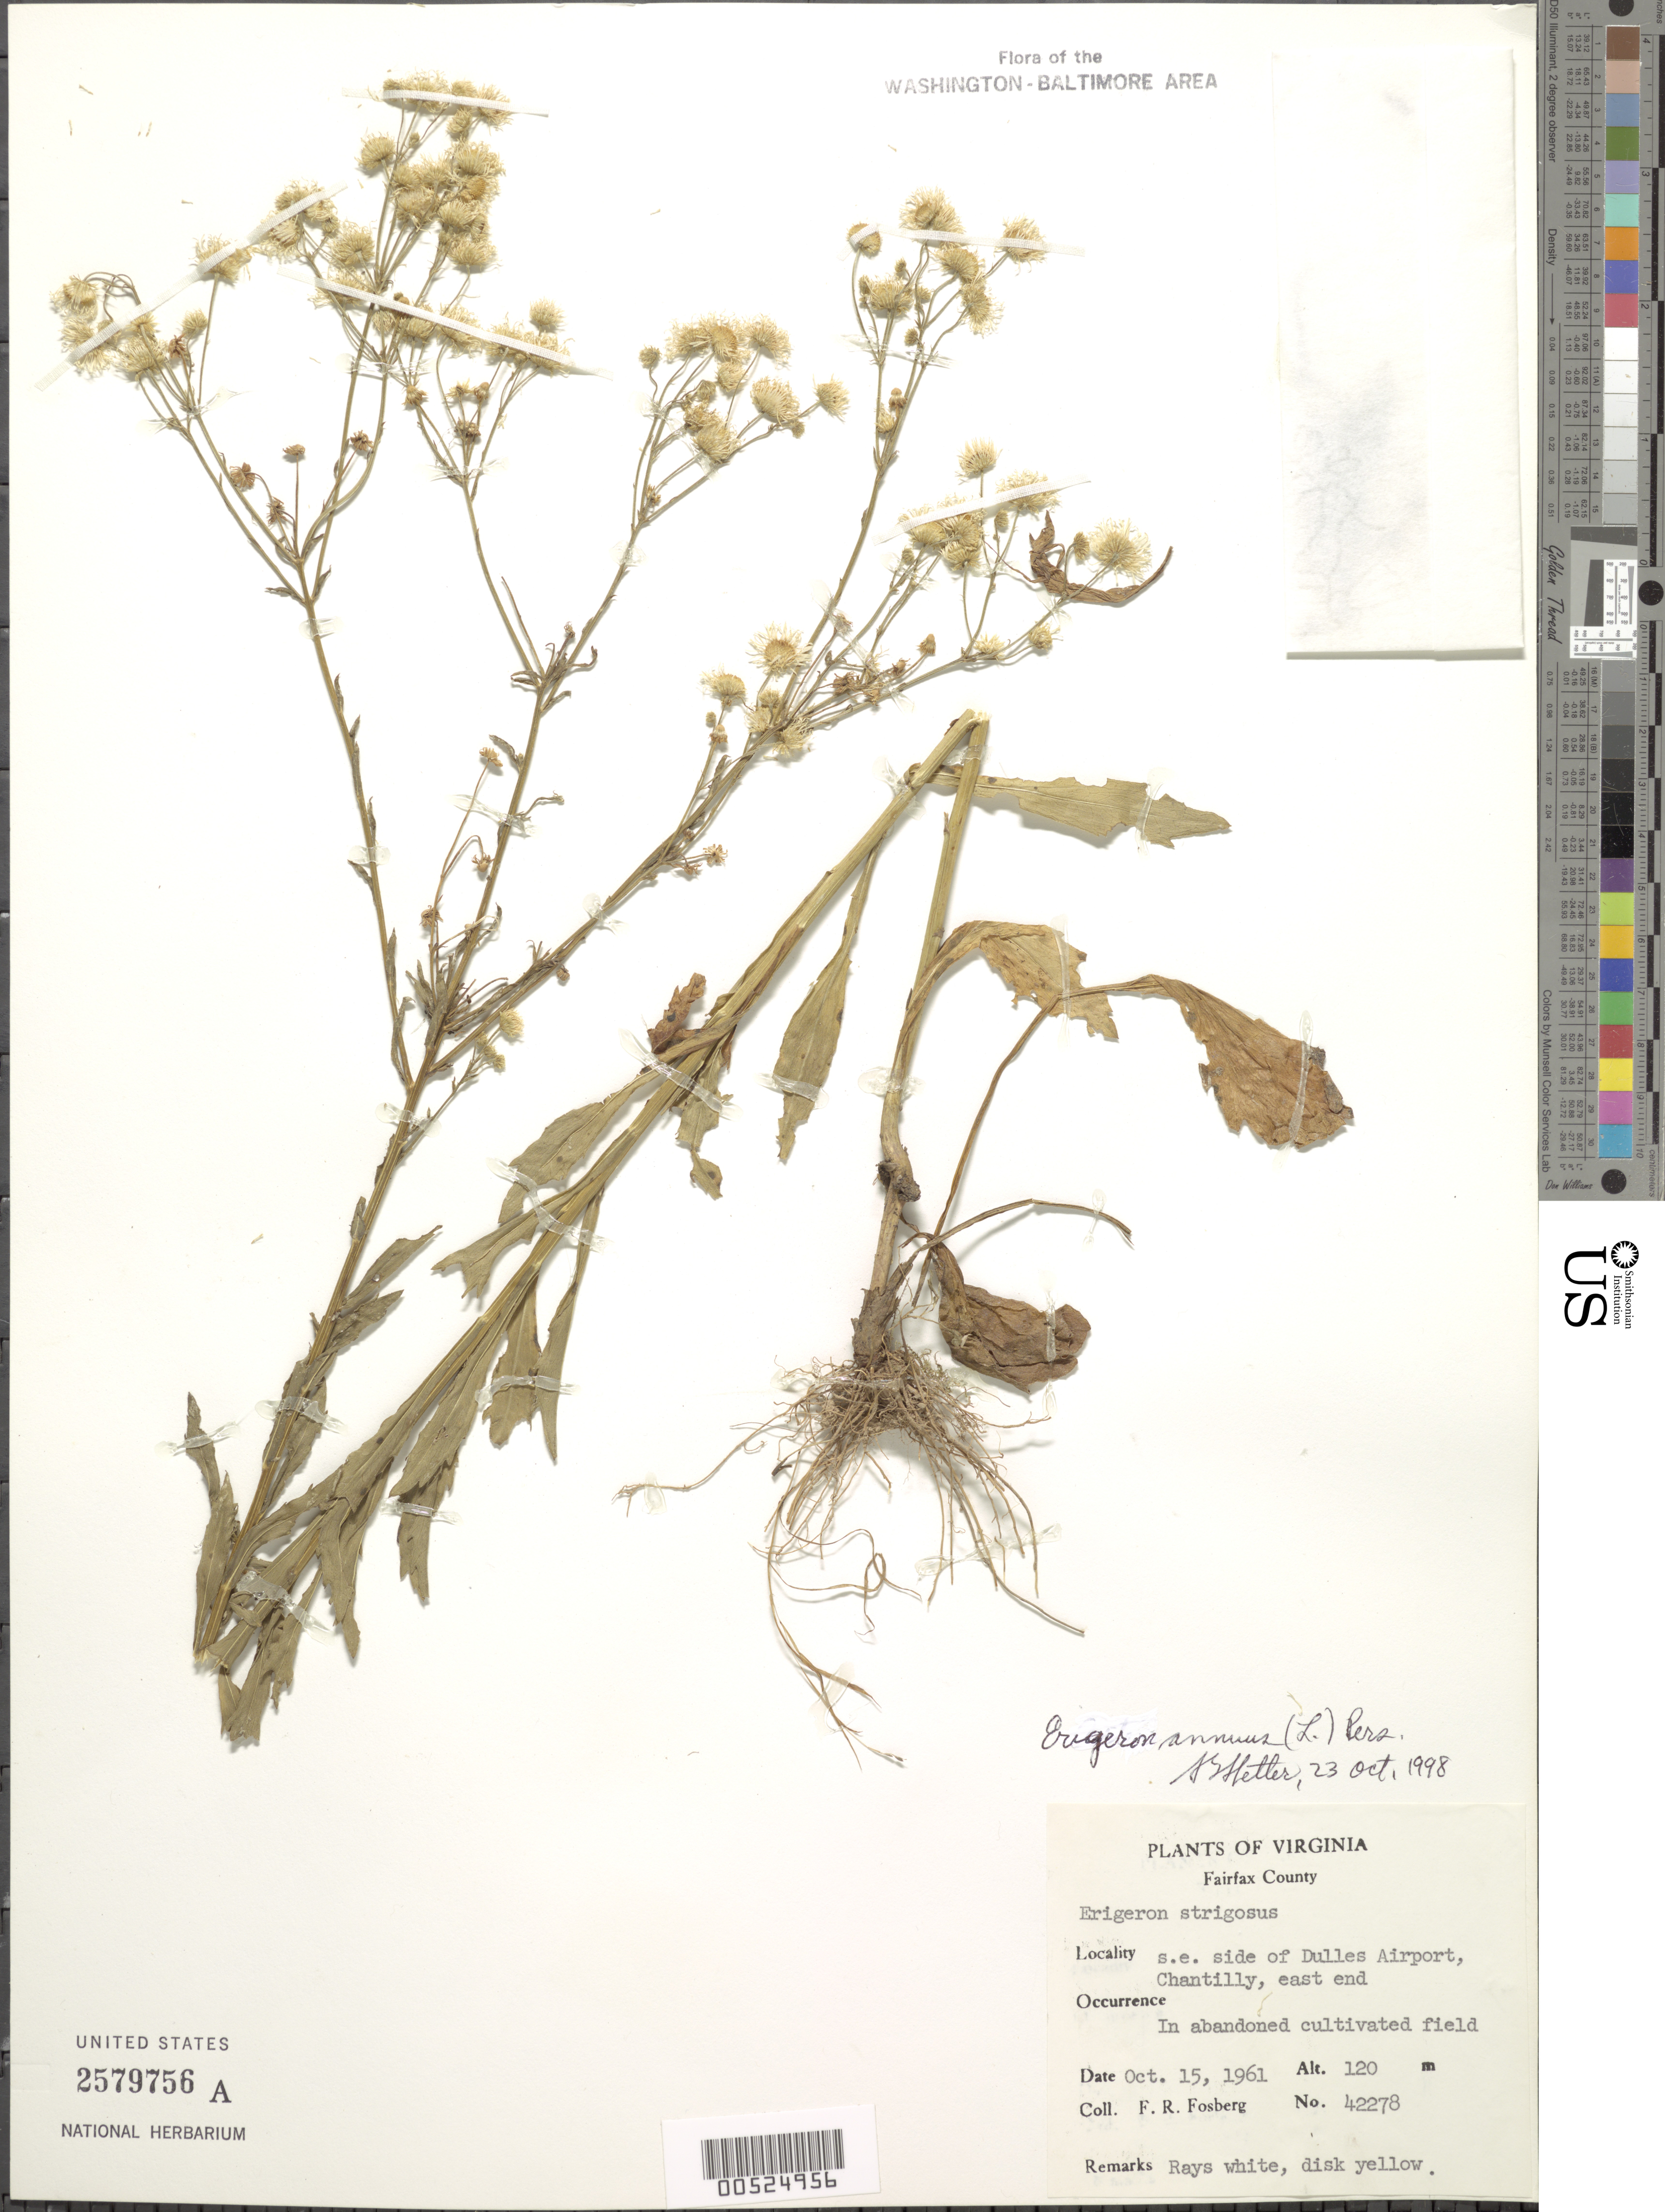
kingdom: Plantae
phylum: Tracheophyta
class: Magnoliopsida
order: Asterales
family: Asteraceae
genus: Erigeron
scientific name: Erigeron annuus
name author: (L.) Pers.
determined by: Shetler, Stanwyn G., (US), NMNH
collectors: F. R. Fosberg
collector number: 42278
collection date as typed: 15 Oct 1961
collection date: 1961-10-15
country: United States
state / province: Virginia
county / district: Fairfax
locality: Dulles Airport, SE Side, Chantilly, east end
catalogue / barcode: US 2579756